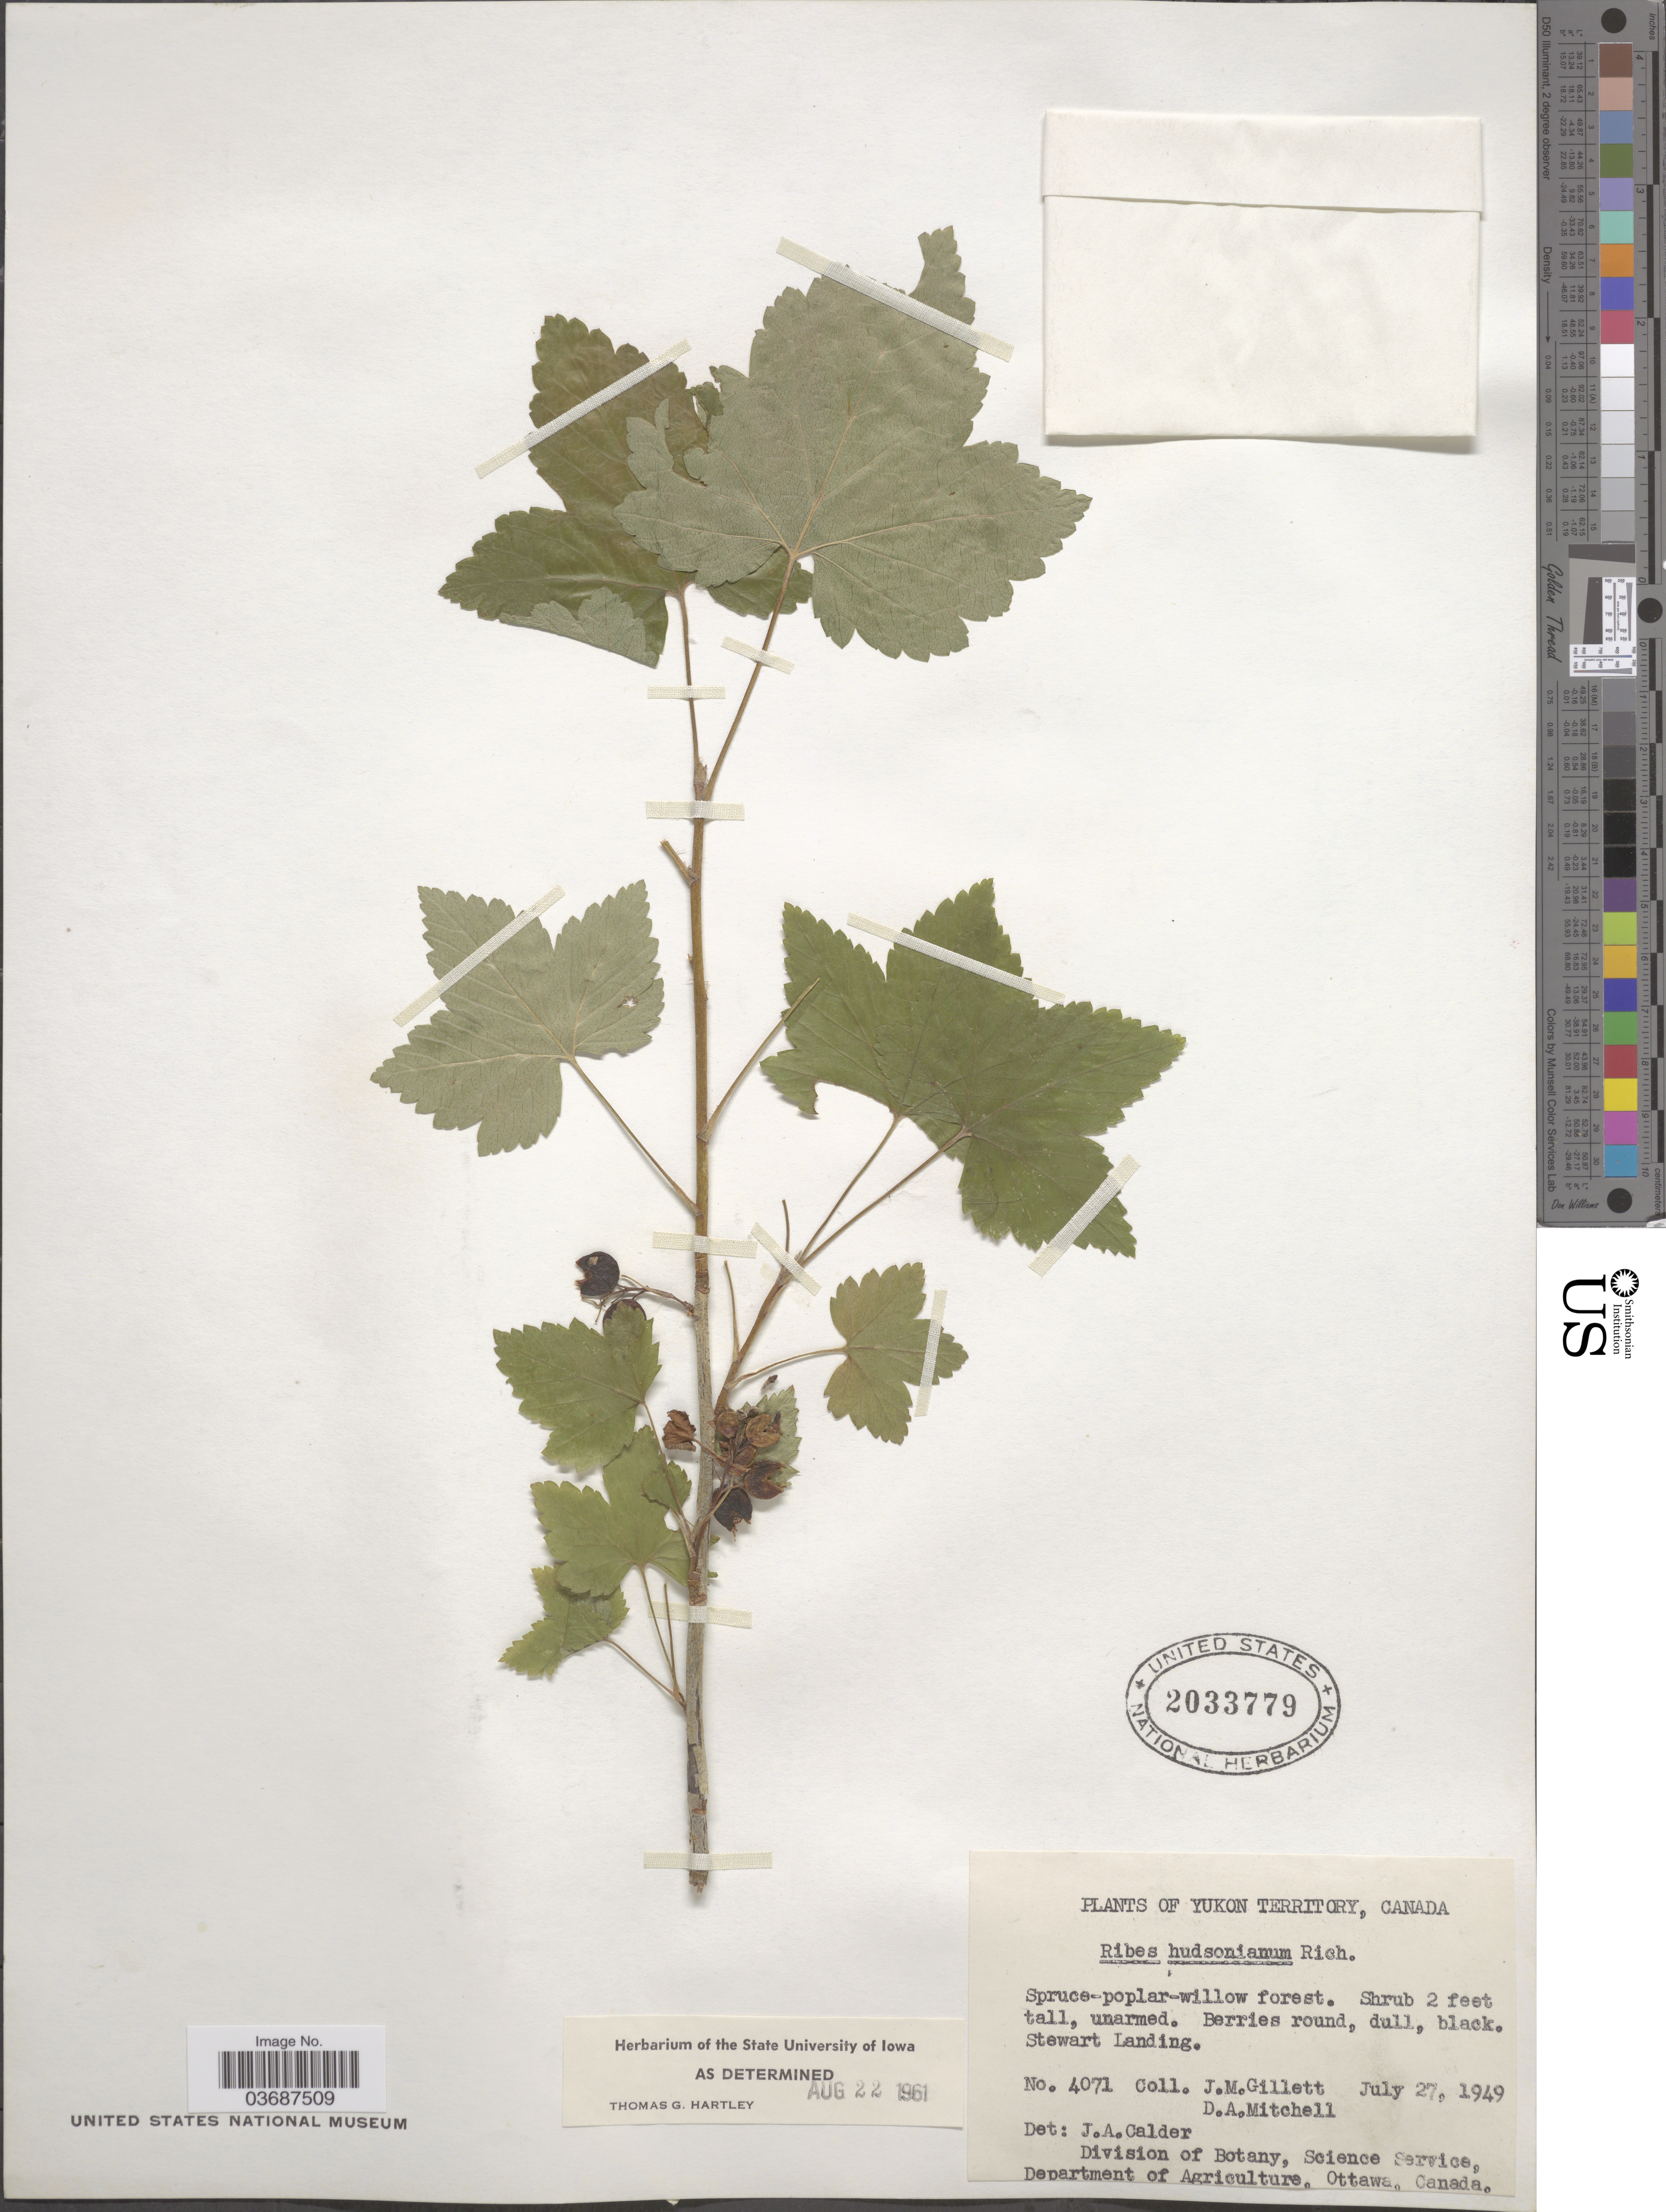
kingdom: Plantae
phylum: Tracheophyta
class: Magnoliopsida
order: Saxifragales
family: Grossulariaceae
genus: Ribes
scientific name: Ribes hudsonianum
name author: Richardson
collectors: J. M. Gillett & D. Mitchell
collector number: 4071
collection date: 1949-07-27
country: Canada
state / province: Yukon Territory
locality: Stewart Landing.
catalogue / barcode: US 2033779